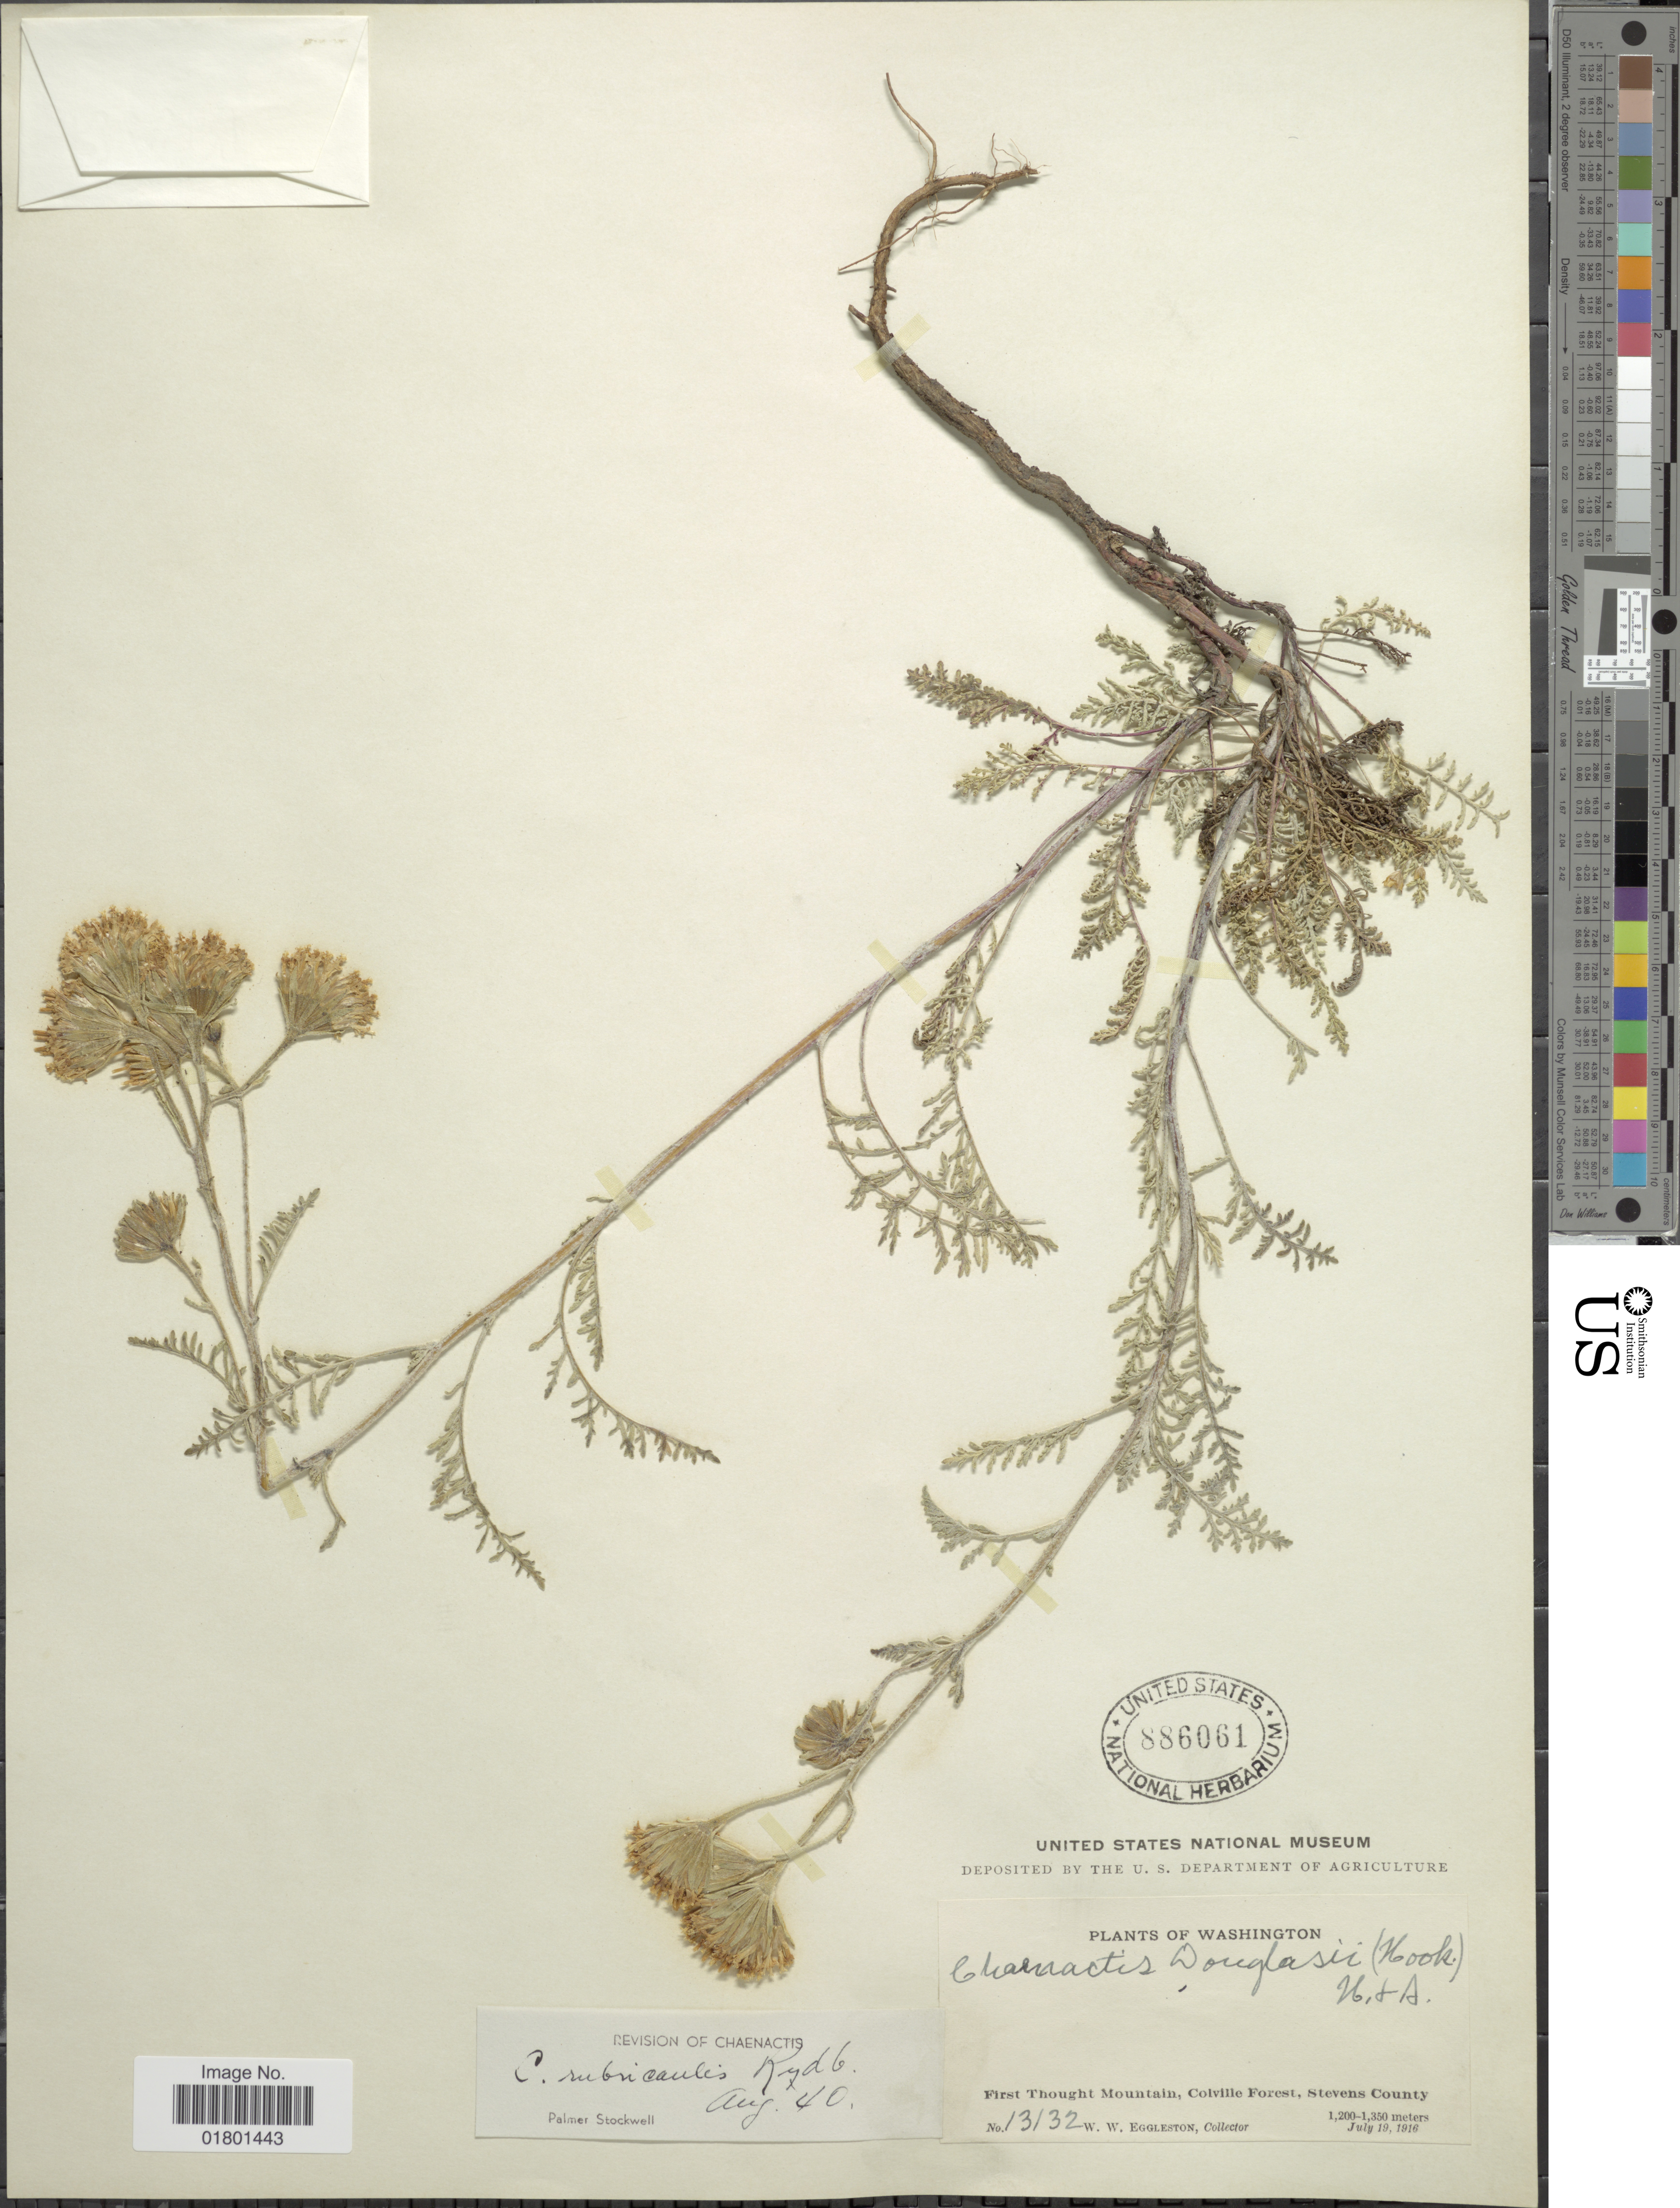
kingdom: Plantae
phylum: Tracheophyta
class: Magnoliopsida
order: Asterales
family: Asteraceae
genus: Chaenactis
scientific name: Chaenactis rubricaulis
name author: Rydb.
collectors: W. W. Eggleston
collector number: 13132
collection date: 1916-07-19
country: United States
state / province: Washington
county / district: Stevens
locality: First Thought Mountain, Colville Forest, Stevens County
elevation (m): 1200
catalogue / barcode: US 886061